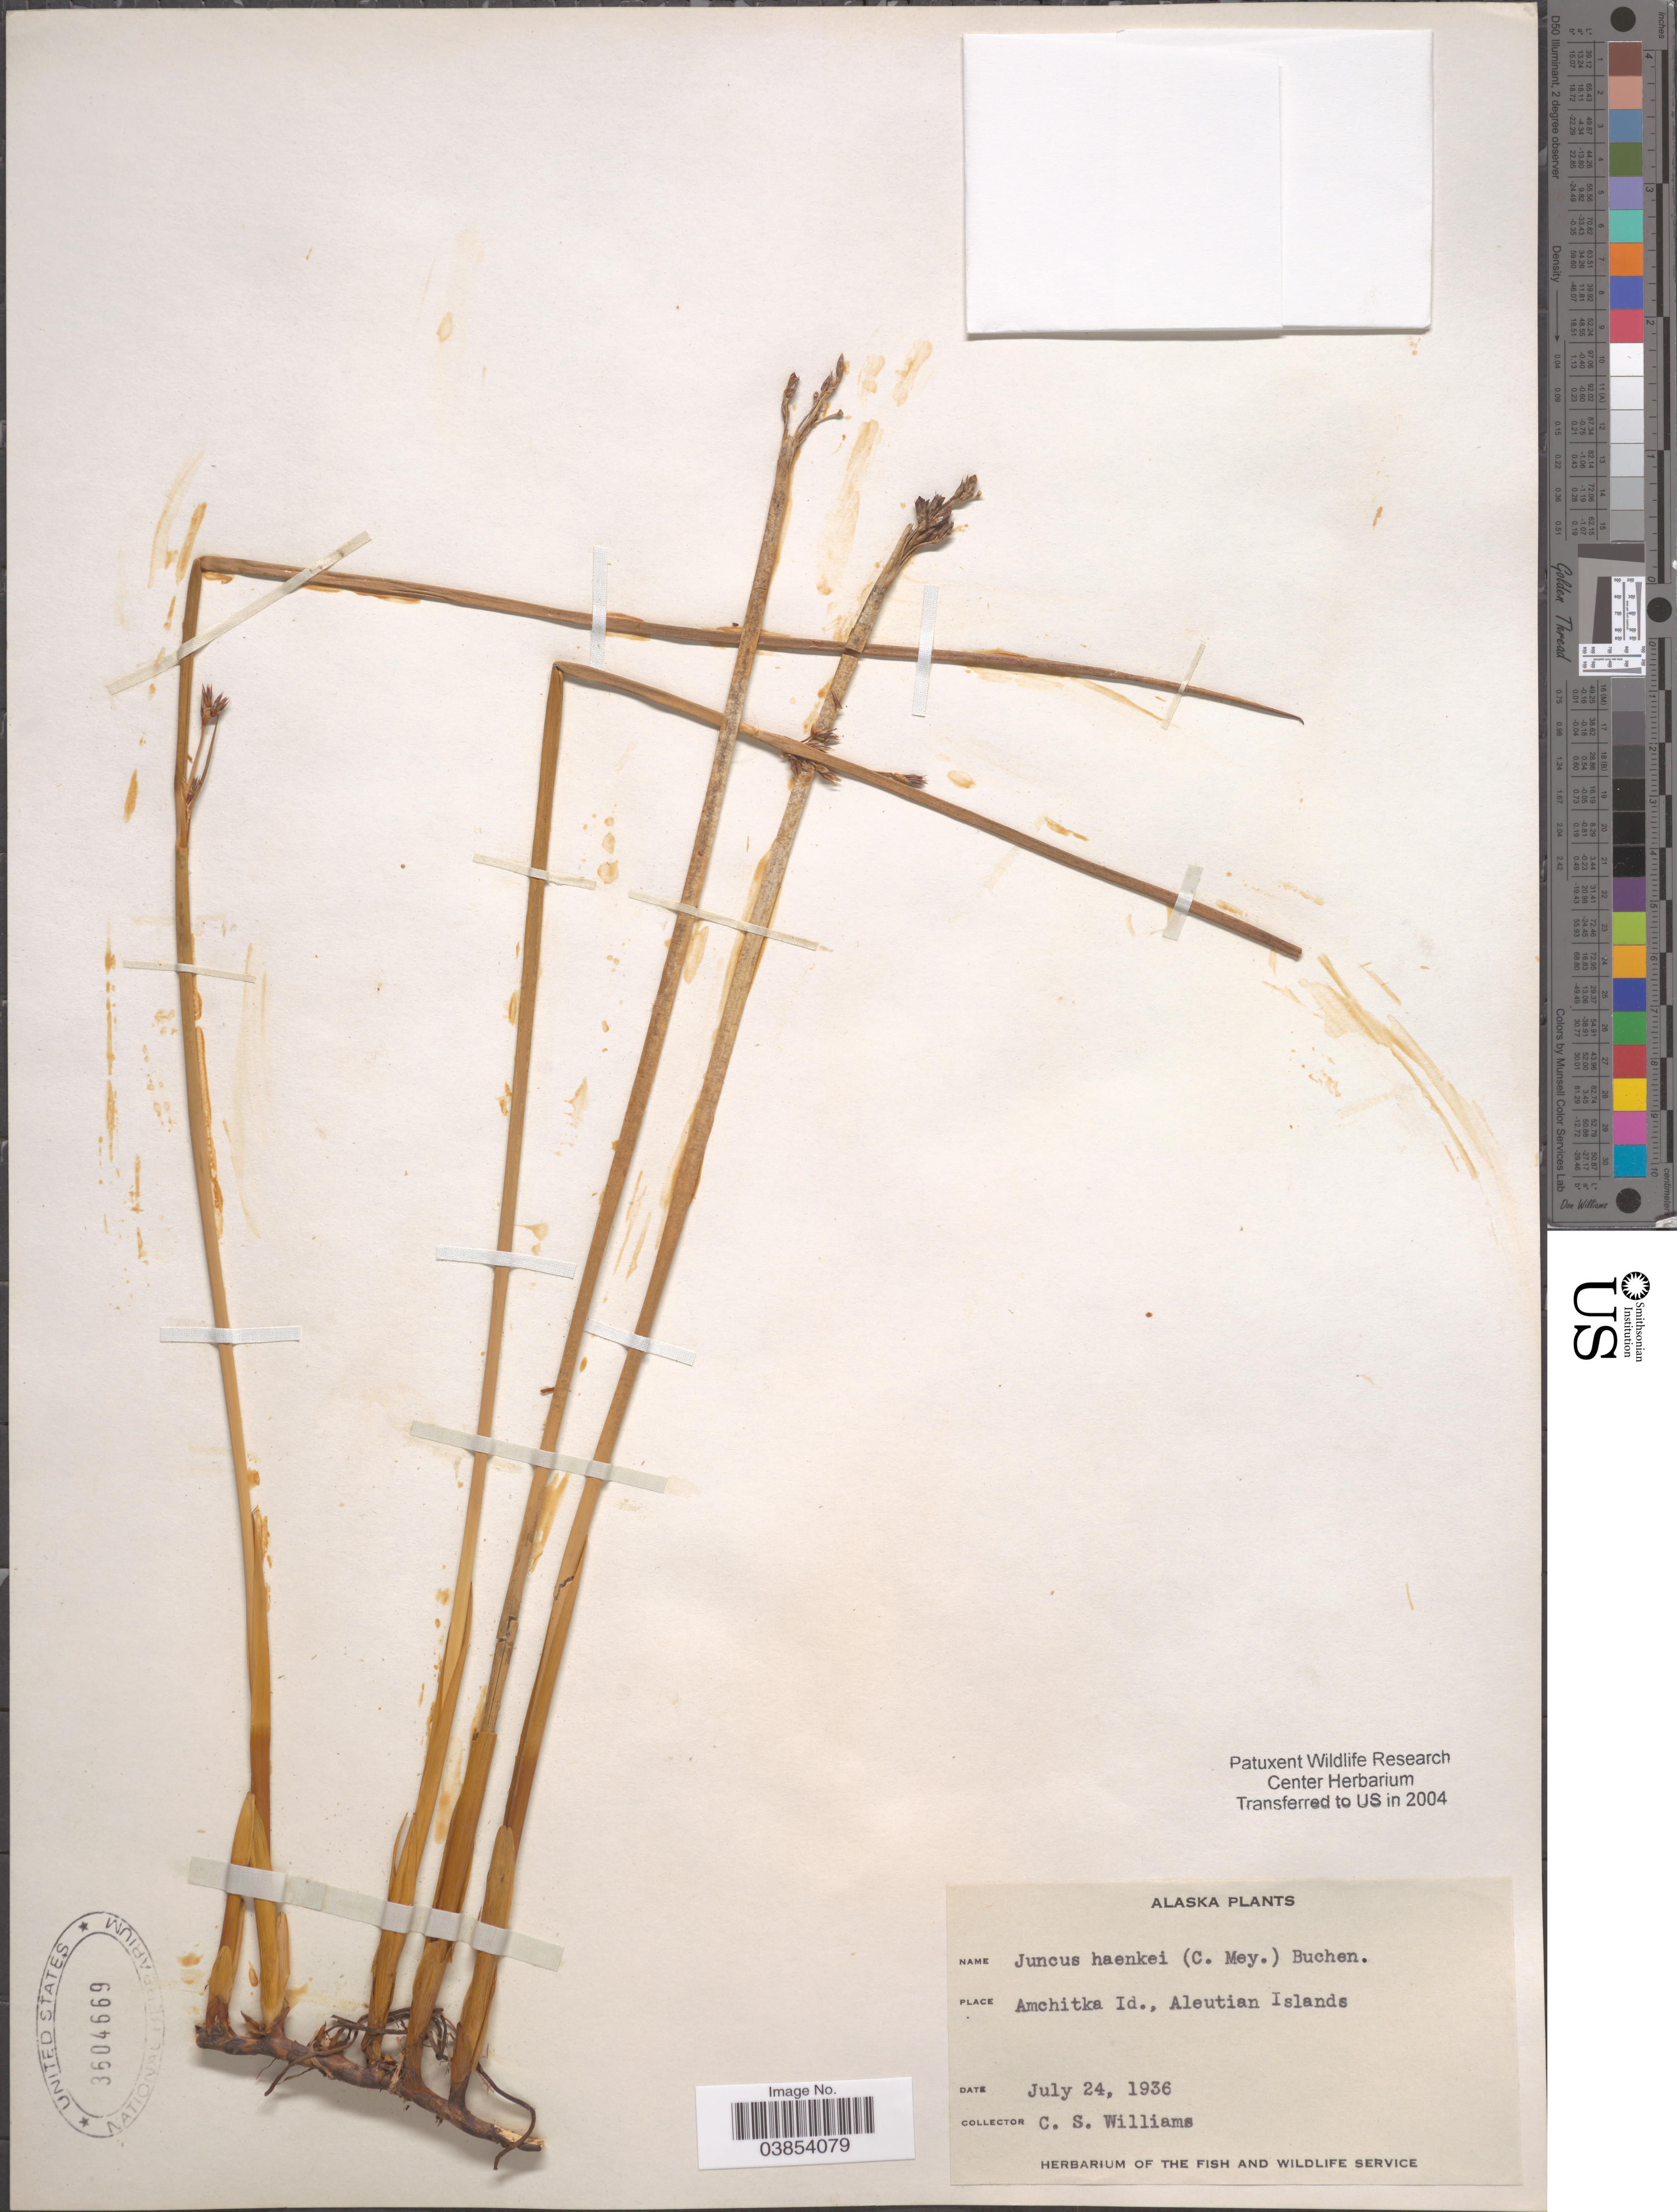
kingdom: Plantae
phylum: Tracheophyta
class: Liliopsida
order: Poales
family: Juncaceae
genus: Juncus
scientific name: Juncus haenkei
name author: E. Mey.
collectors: C. Williams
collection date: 1936-07-24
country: United States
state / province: Alaska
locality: Amchitka Id., Aleutian Islands.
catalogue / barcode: US 3604669